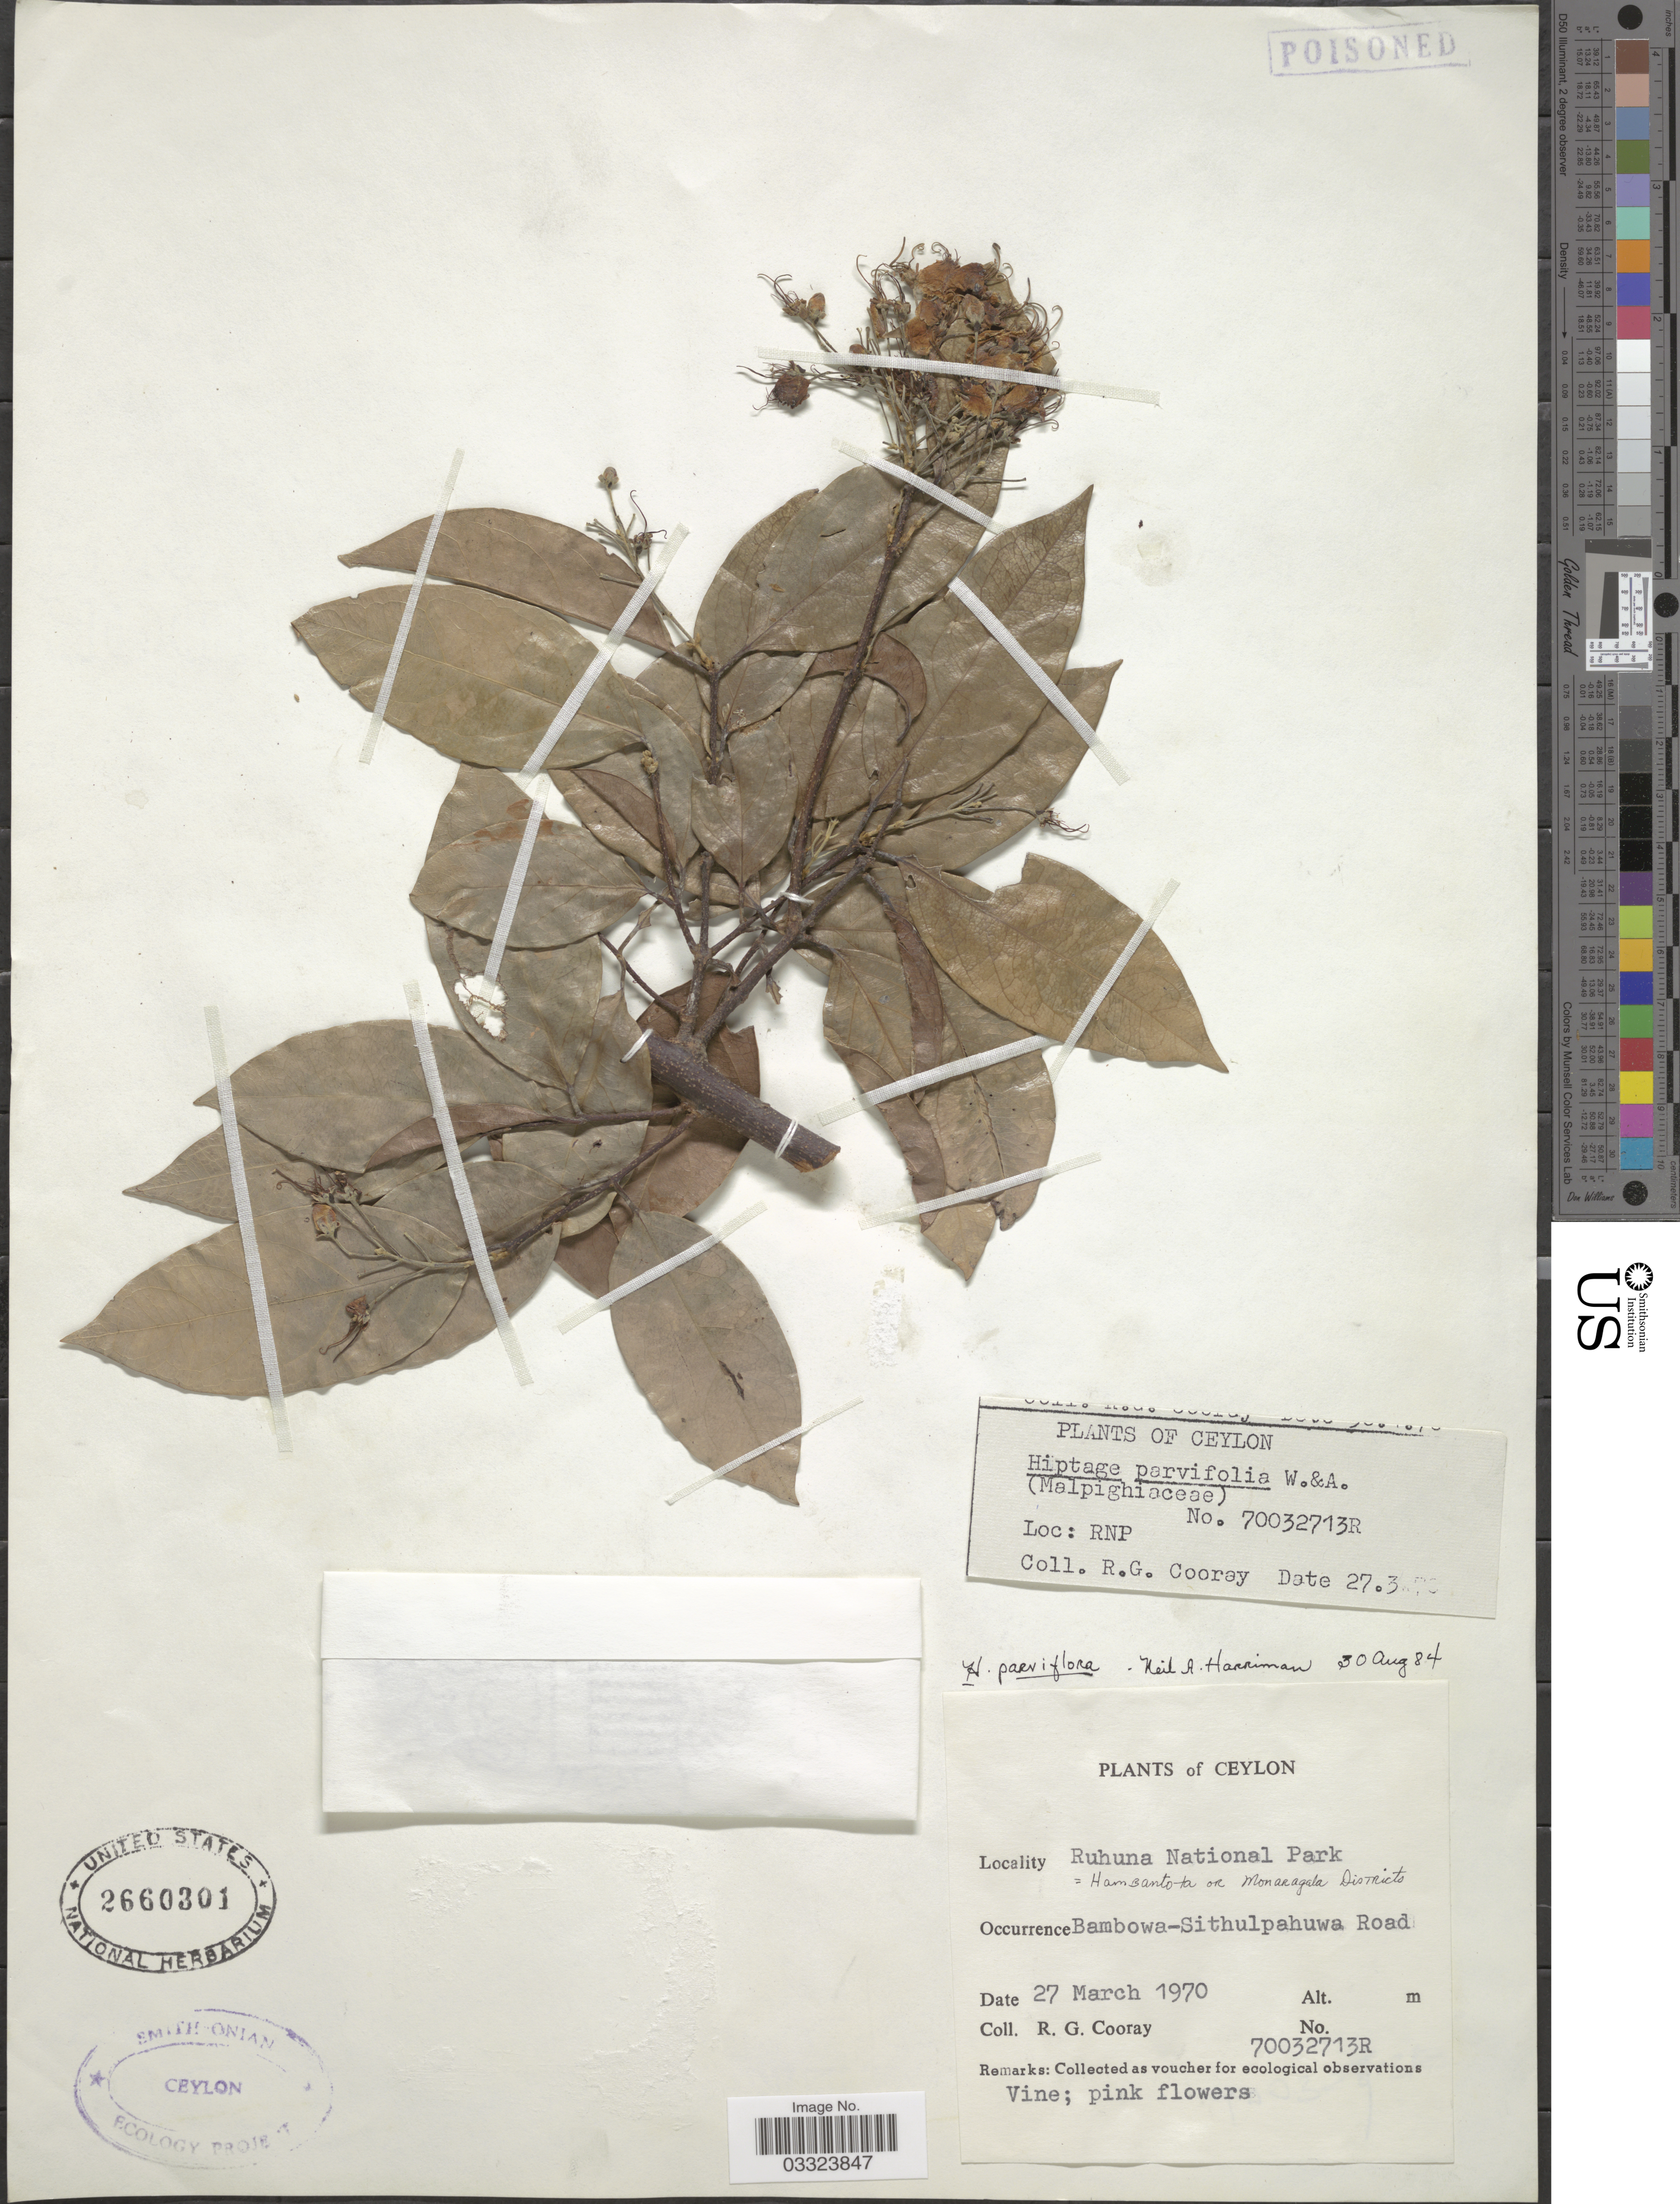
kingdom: Plantae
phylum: Tracheophyta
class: Magnoliopsida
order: Malpighiales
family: Malpighiaceae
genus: Hiptage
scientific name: Hiptage parvifolia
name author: Wight & Arn.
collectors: R. Cooray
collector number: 70032713R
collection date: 1970-03-27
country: Sri Lanka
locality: Ceylon. Ruhuna National Park. = Hambantota or Monaragala Districts. Bambowa-Sithulpahuwa Road.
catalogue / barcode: US 2660301